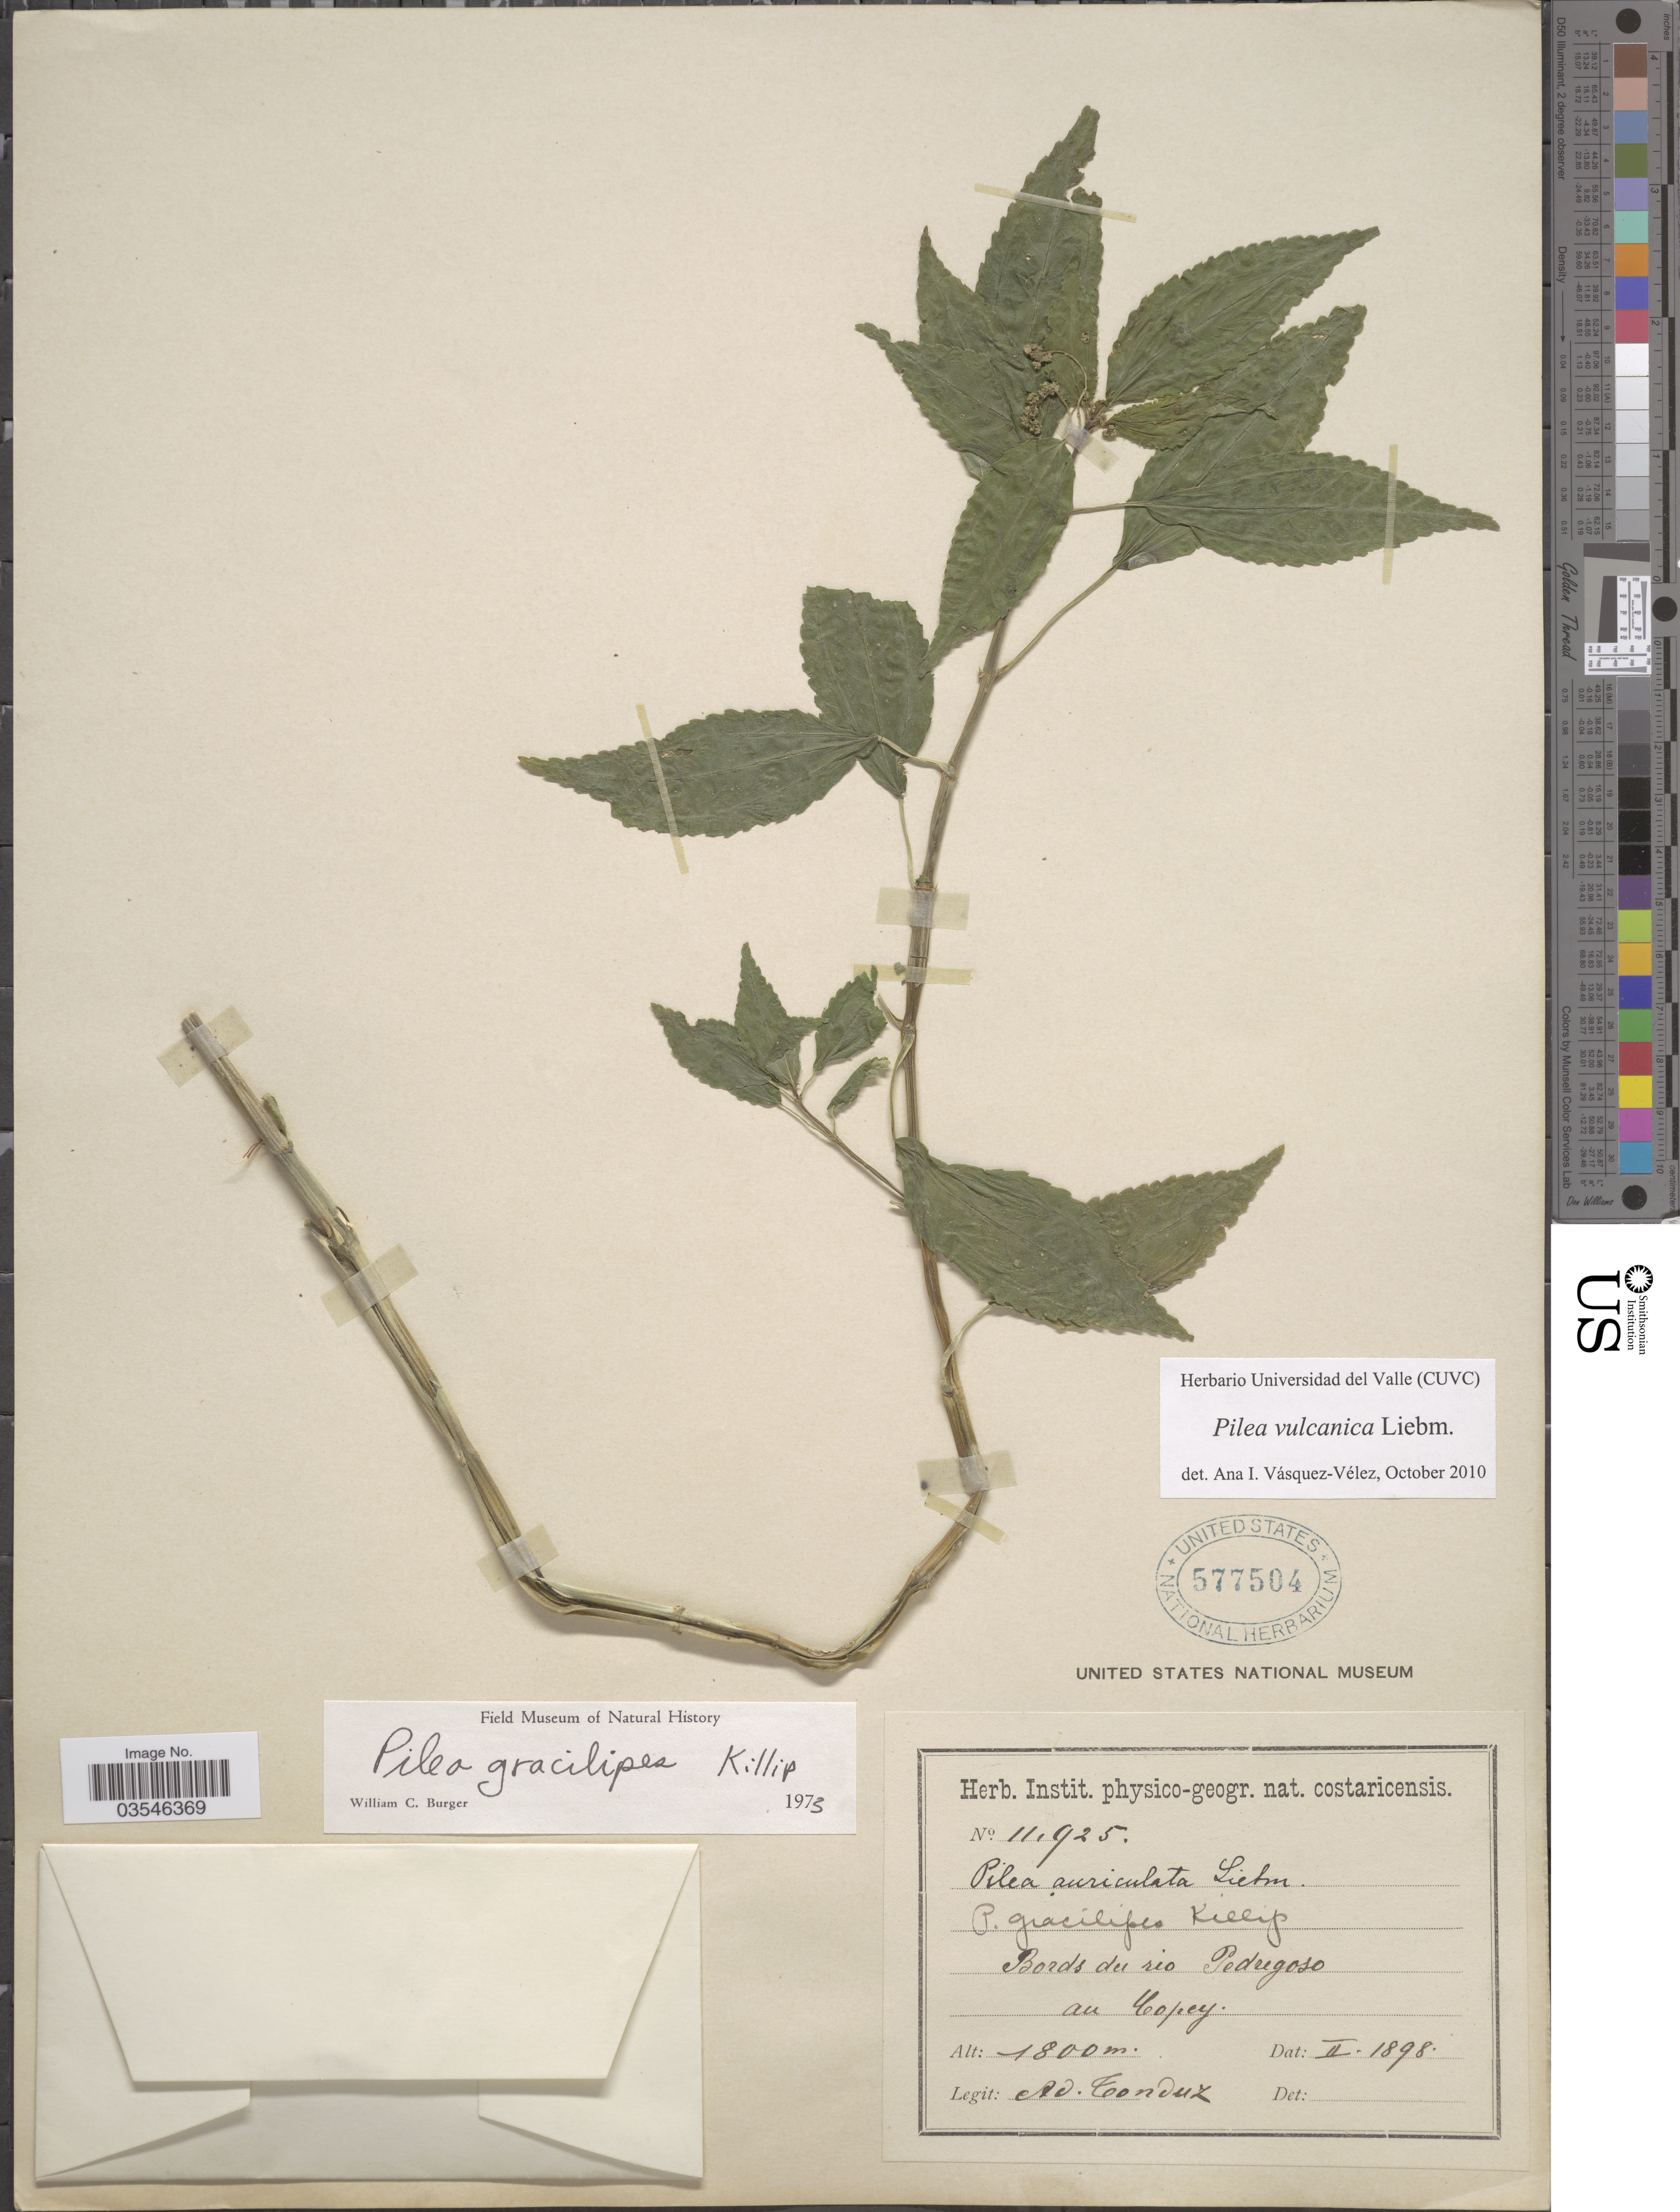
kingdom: Plantae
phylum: Tracheophyta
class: Magnoliopsida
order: Rosales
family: Urticaceae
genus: Pilea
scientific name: Pilea vulcanica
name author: Liebm.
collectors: A. Tonduz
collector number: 11925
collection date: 1898-02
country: Costa Rica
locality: Bords du rio Pedregoso an Copey.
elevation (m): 1800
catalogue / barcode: US 577504